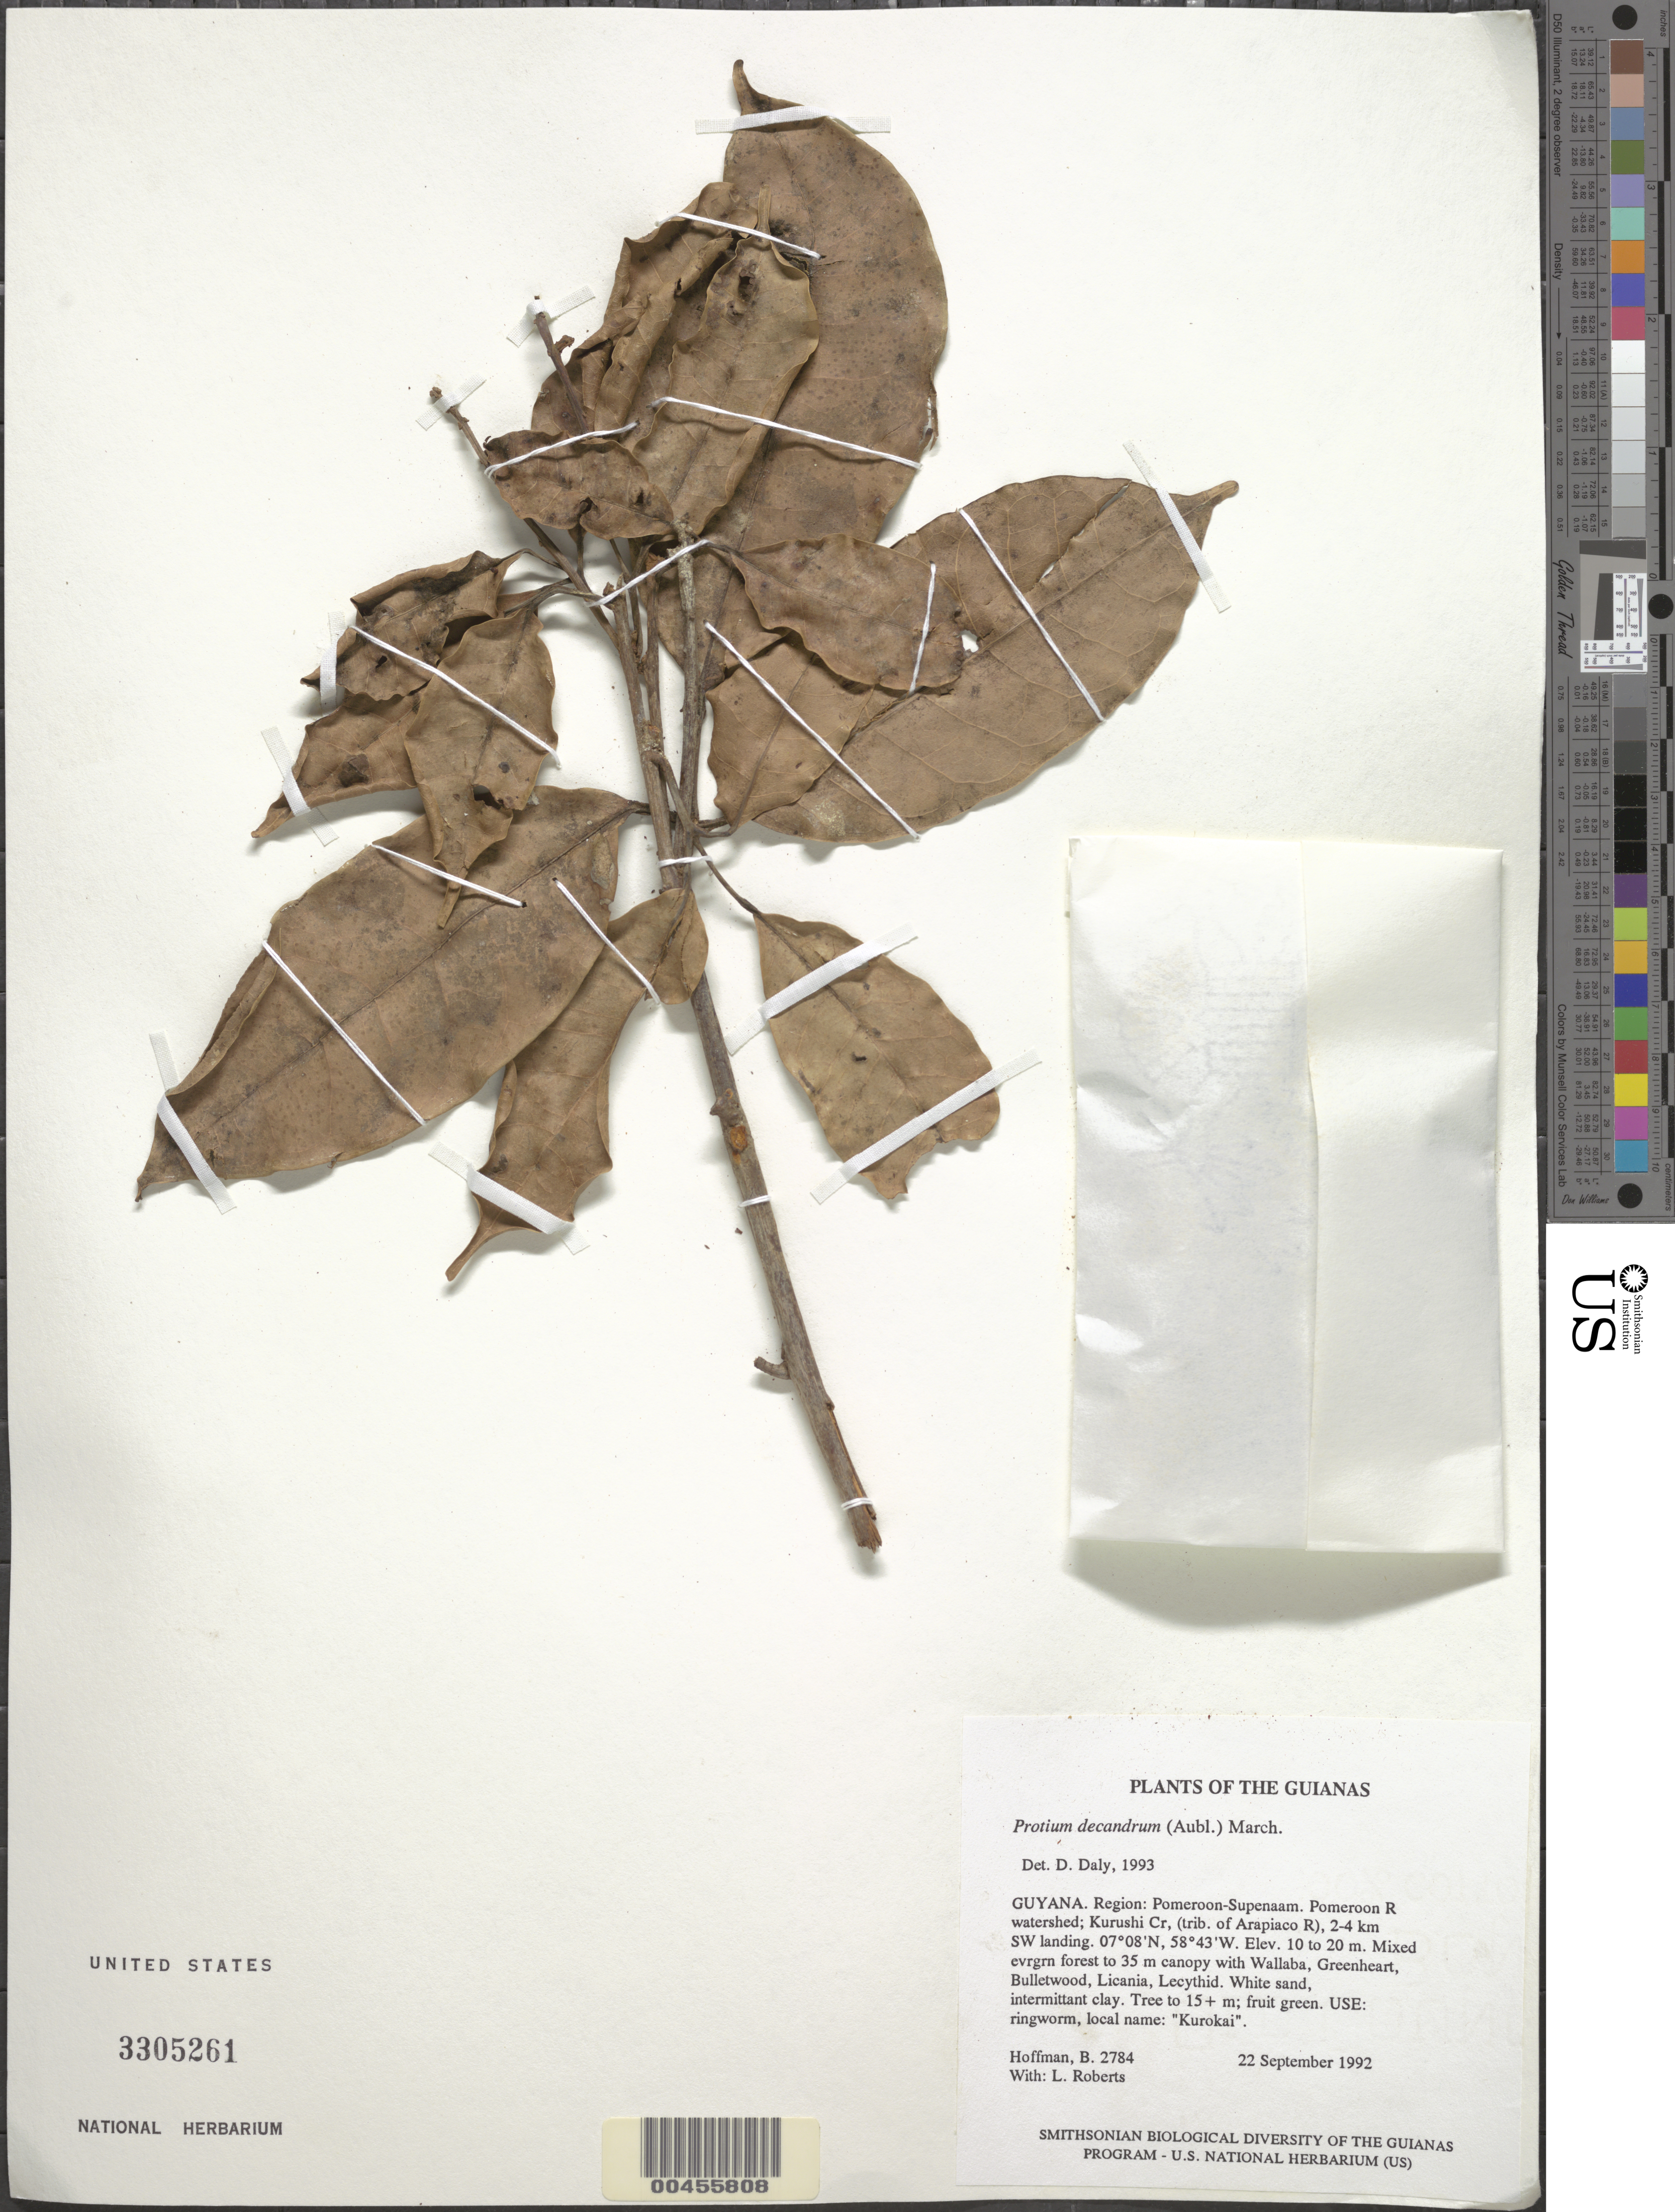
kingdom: Plantae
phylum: Tracheophyta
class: Magnoliopsida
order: Malpighiales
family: Calophyllaceae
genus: Kielmeyera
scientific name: Kielmeyera sp.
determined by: Weitzman, A., (US), Smithsonian Institution - National Museum of Natural History (UNITED STATES)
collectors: B. Hoffman & L. Roberts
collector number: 2784 a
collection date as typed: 22 September 1992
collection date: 1992-09-22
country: Guyana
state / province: Pomeroon-Supenaam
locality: Pomeroon River watershed; Kurushi Creek, (tributary of Arapiaco R), 2-4 km SW of landing along logging road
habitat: Mixed evergreen forest to 35 m canopy with Wallaba, Greenheart, Bulletwood, Licania, Lecythid. White sand, intermittant clay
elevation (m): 10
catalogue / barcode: US 3305261